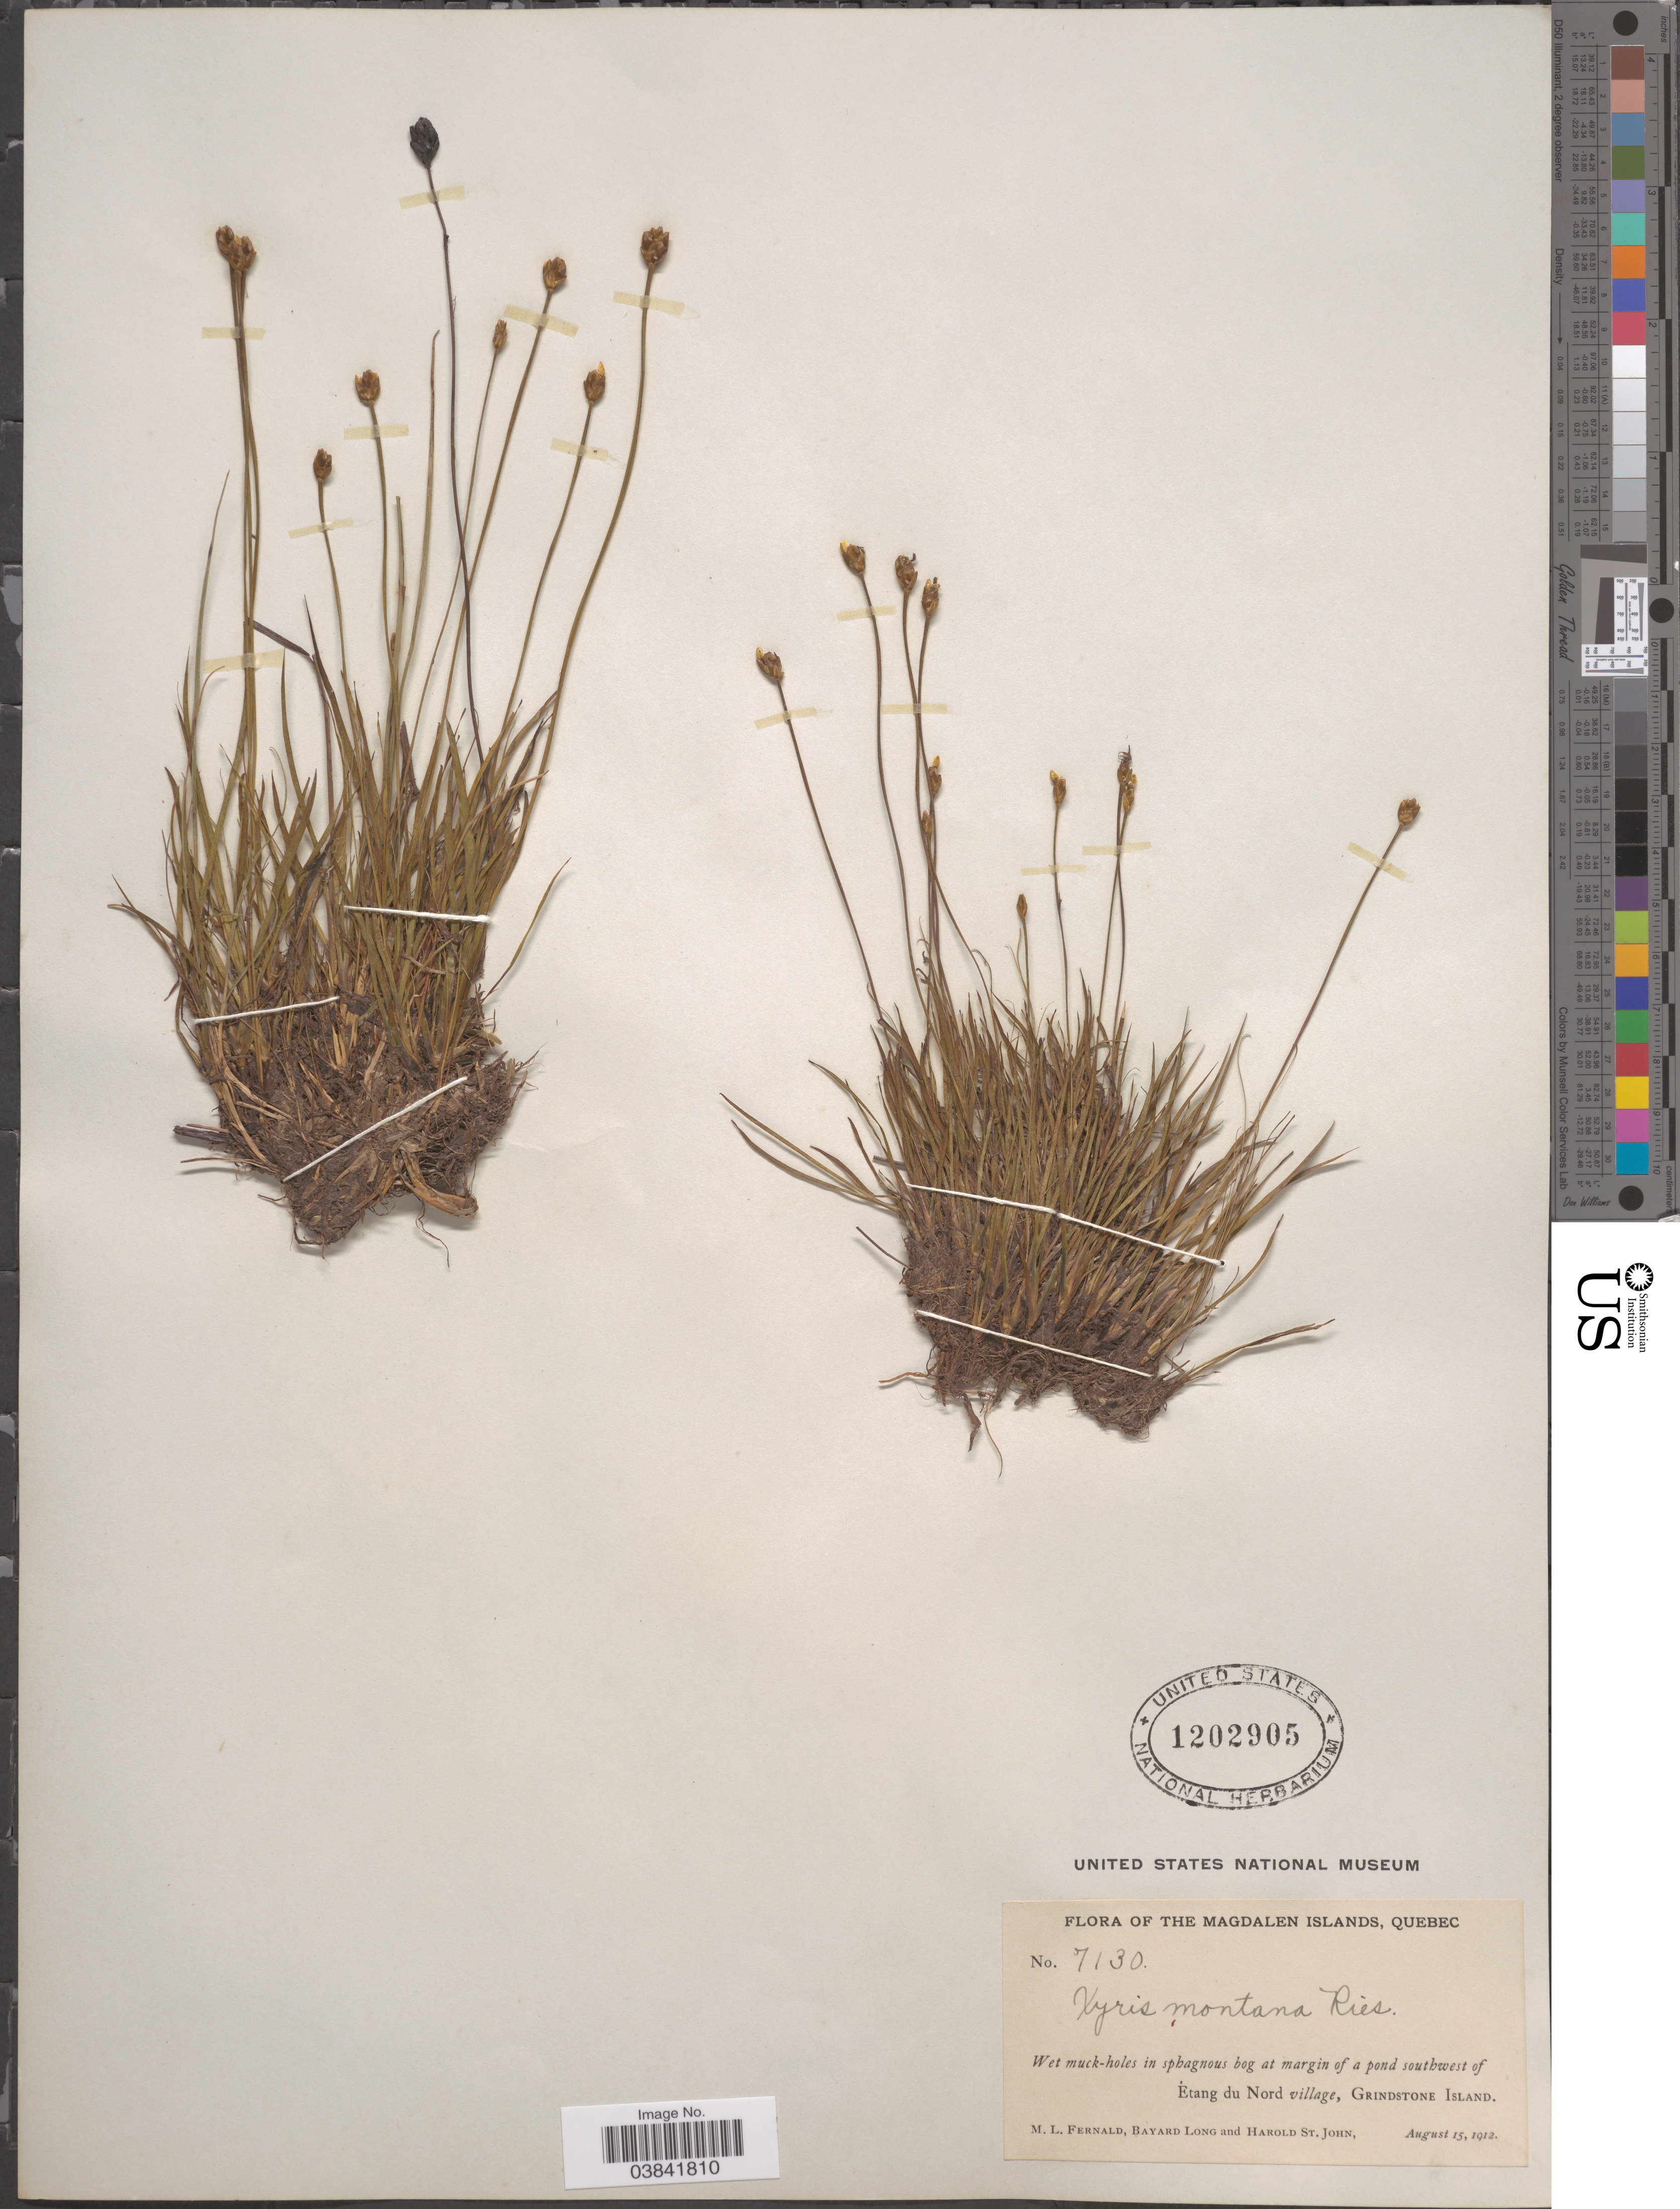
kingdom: Plantae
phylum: Tracheophyta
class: Liliopsida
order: Poales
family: Xyridaceae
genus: Xyris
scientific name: Xyris montana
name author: Ries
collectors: M. L. Fernald, B. Long & H. St. John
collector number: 7130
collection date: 1912-08-15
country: Canada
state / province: Quebec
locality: Magdalen Islands. Wet muck-holes in sphagnous bog at margin of pond southwest of Étang du Nord village, Grindstone Island.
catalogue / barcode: US 1202905